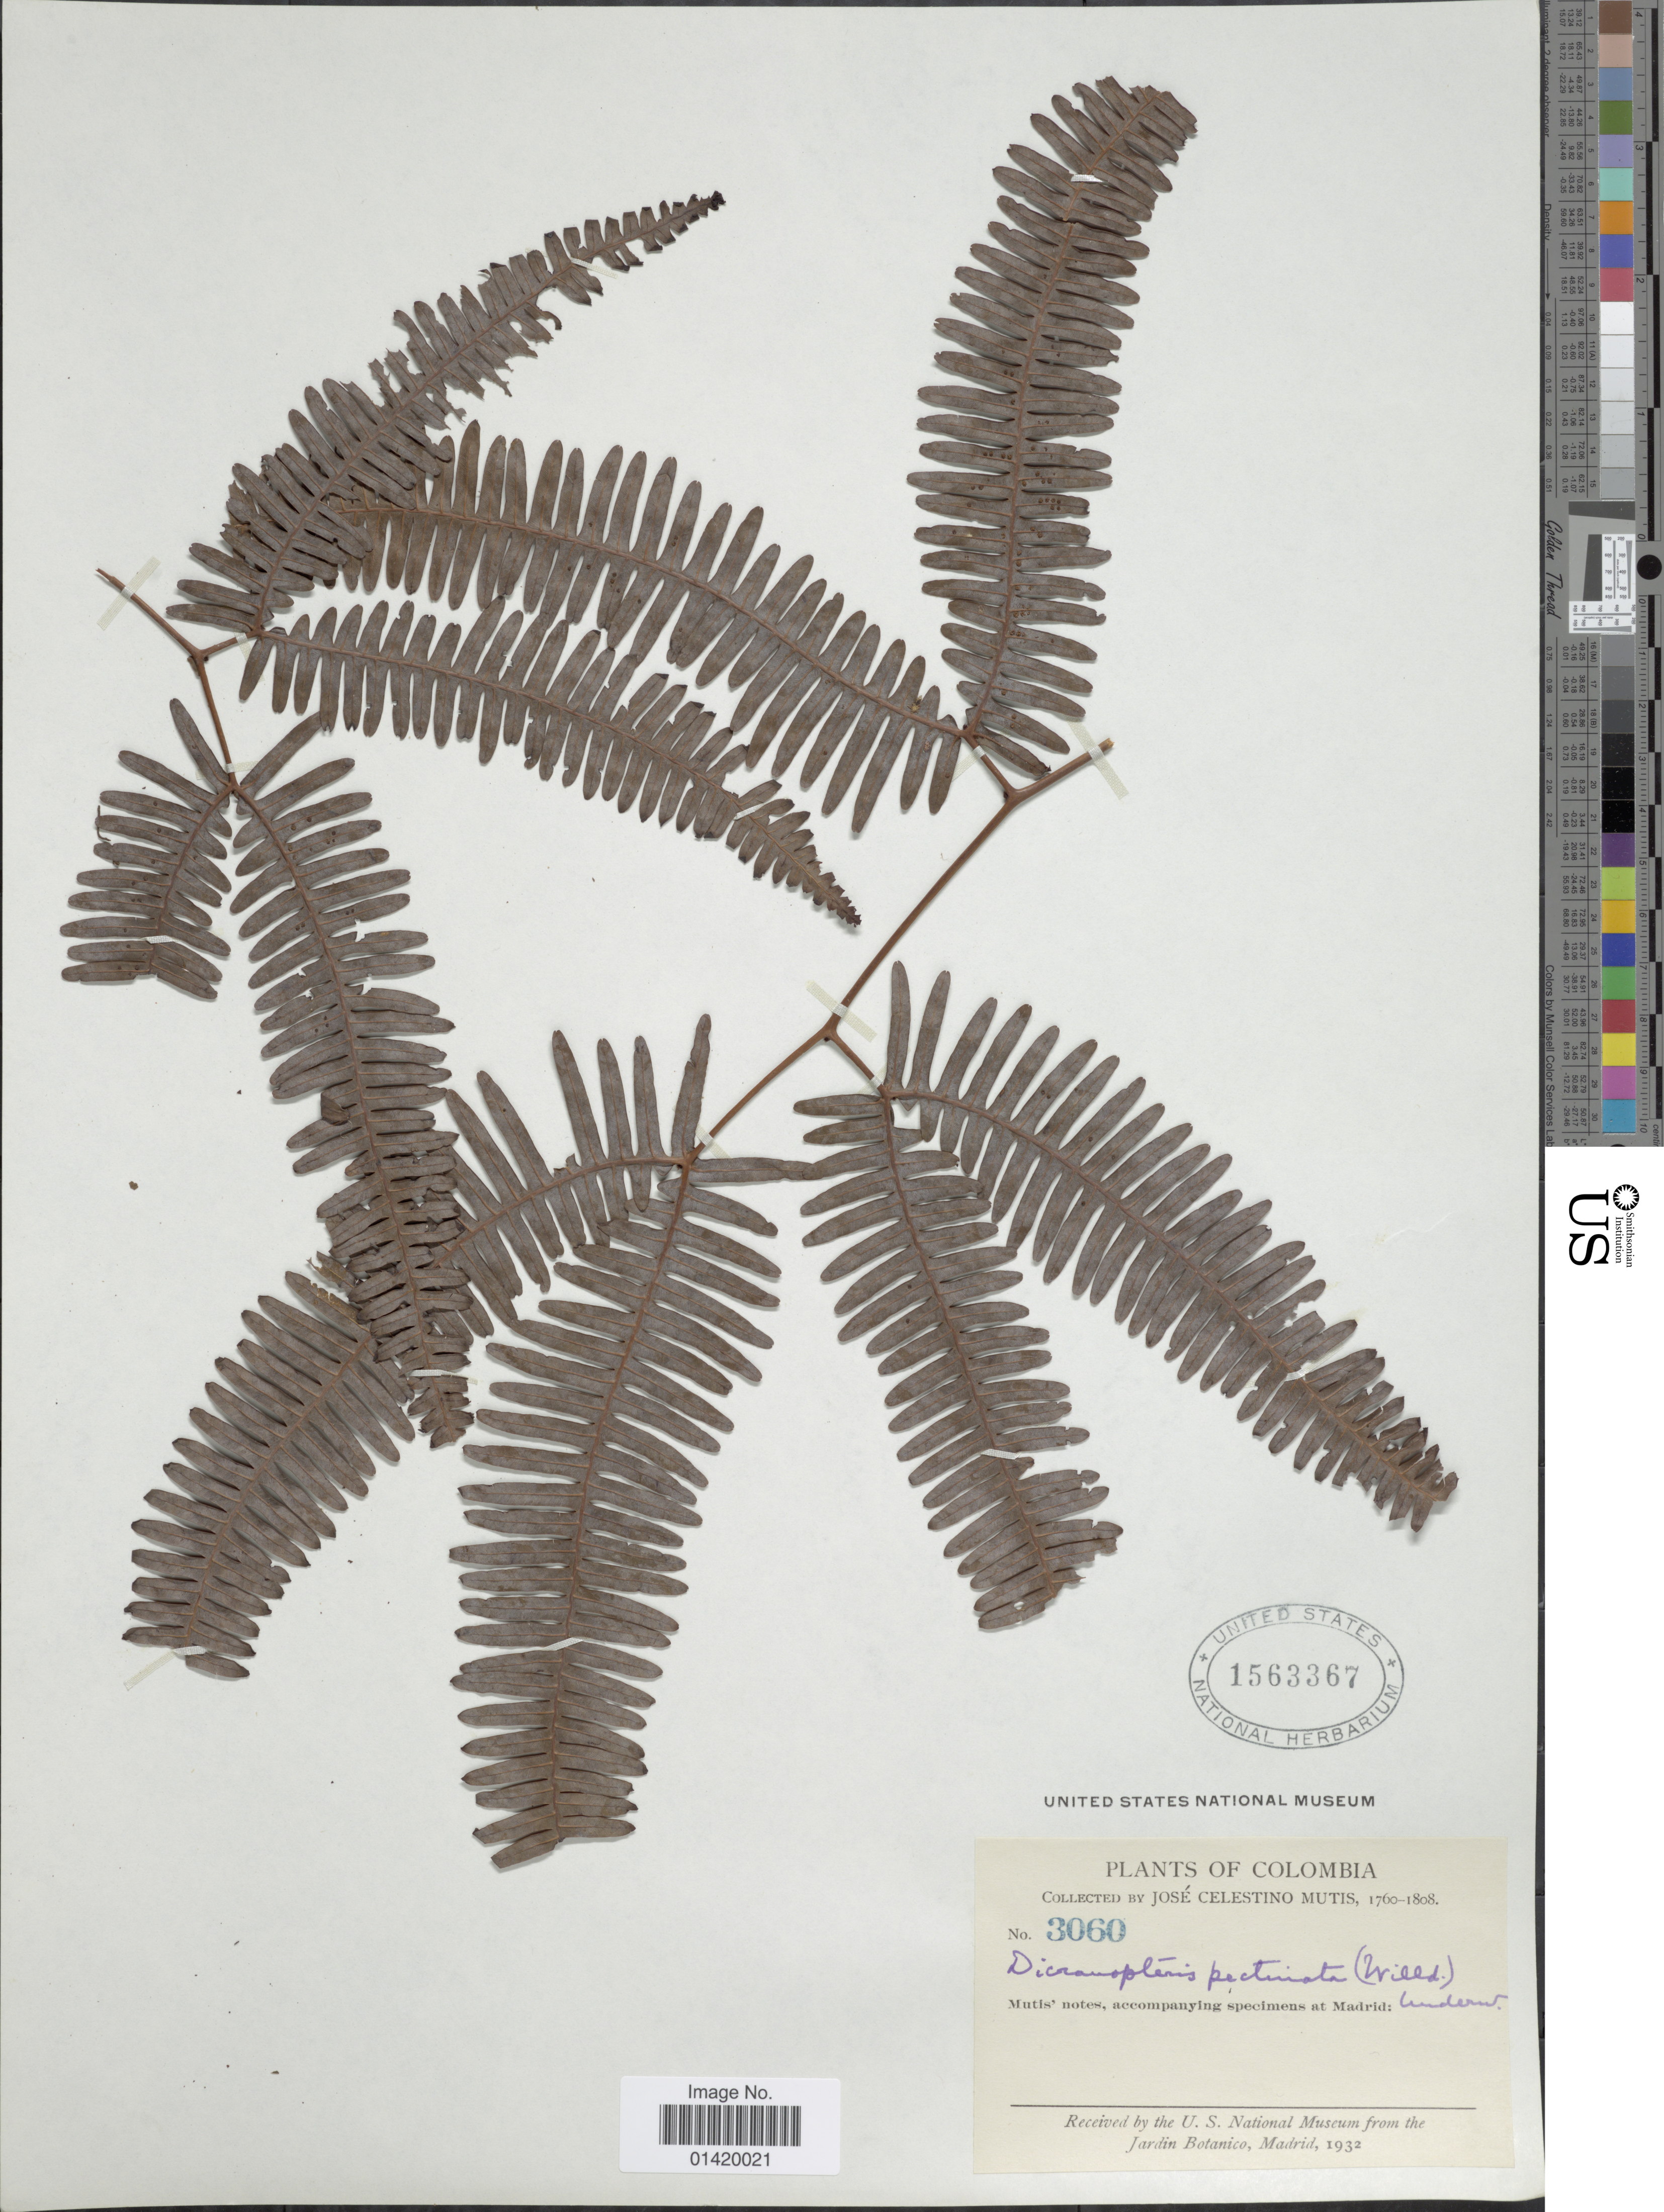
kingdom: Plantae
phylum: Tracheophyta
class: Polypodiopsida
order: Gleicheniales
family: Gleicheniaceae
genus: Gleichenella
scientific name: Gleichenella pectinata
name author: (Willd.) Ching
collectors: J. C. B. Mutis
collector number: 3060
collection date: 1760/1808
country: Colombia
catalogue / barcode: US 1563367